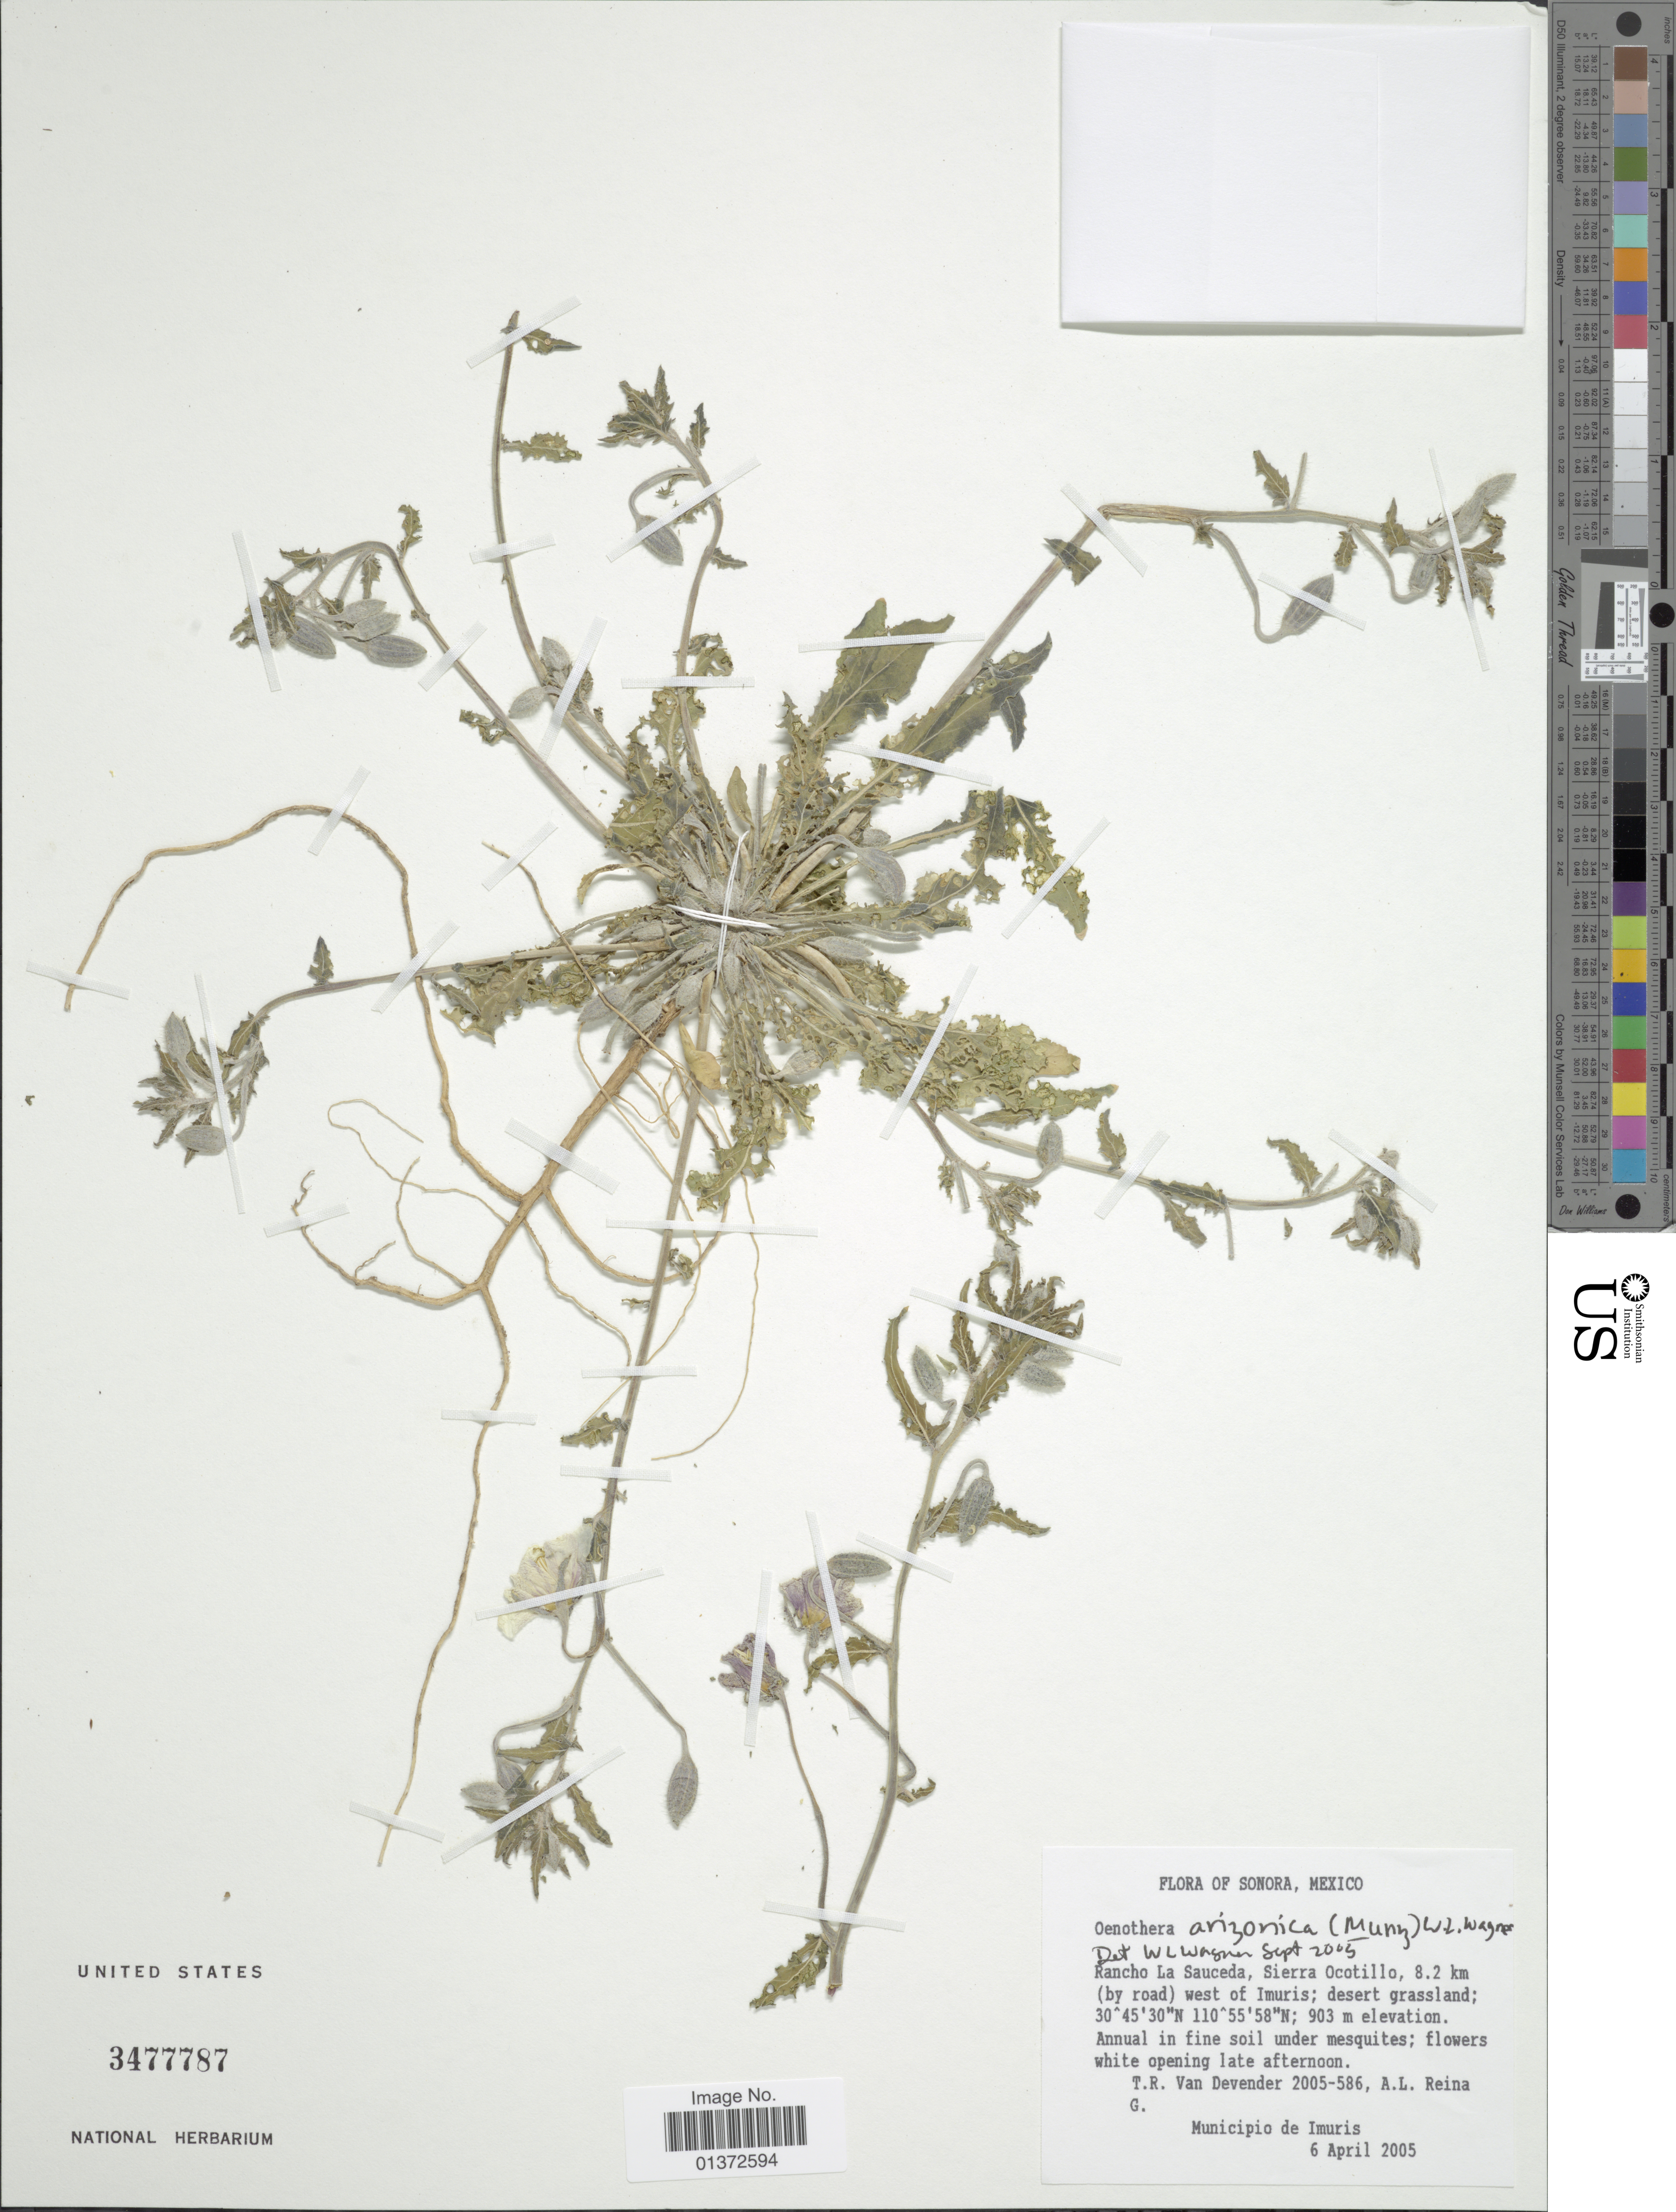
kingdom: Plantae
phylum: Tracheophyta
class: Magnoliopsida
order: Myrtales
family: Onagraceae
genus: Oenothera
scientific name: Oenothera arizonica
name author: (Munz) W.L. Wagner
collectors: T. R. Van Devender & A. L. Reina G.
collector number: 2005-586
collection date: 2005-04-06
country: Mexico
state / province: Sonora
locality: Rancho La Sauceda, Sierra Ocotillo, 8.2 km (by road) west of Imuris, Municipio de Imuris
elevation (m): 903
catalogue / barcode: US 3477787